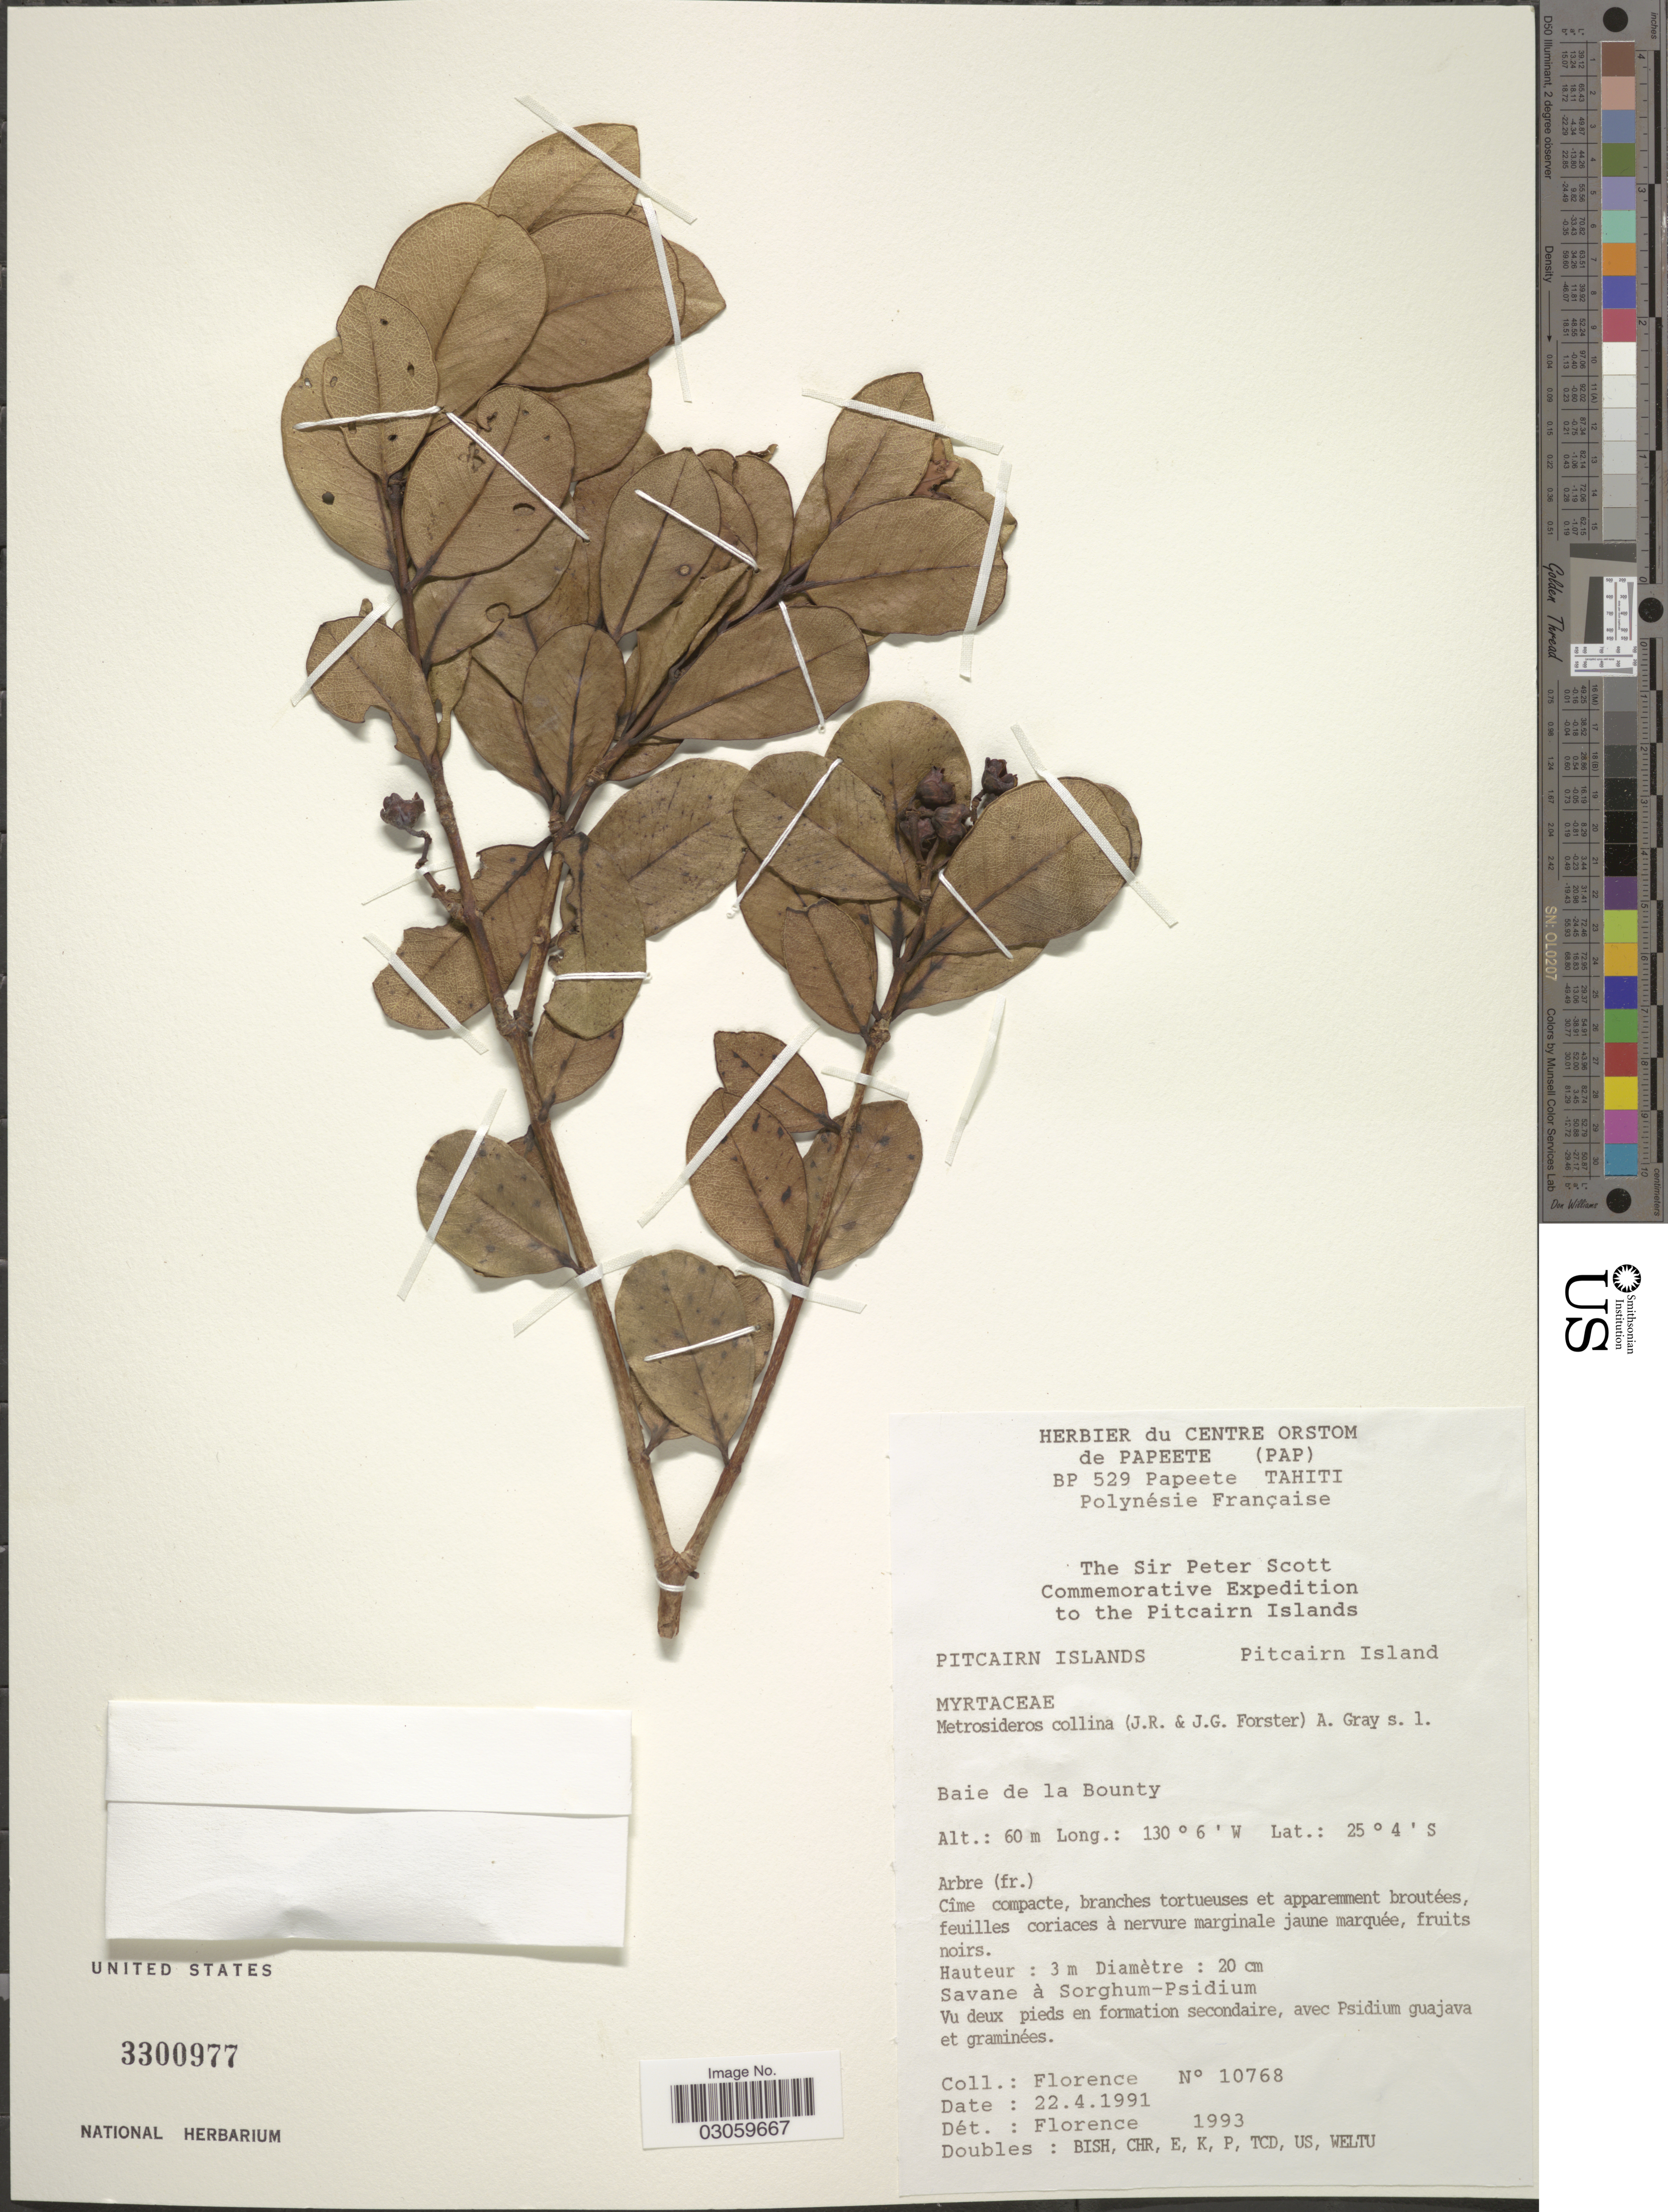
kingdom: Plantae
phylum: Tracheophyta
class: Magnoliopsida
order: Myrtales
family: Myrtaceae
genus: Metrosideros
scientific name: Metrosideros collina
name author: (J.R. Forst. & G. Forst.) A. Gray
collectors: -. Florence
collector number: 10768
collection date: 1991-04-22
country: Pitcairn Islands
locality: Pitcairn Island. Baie de la Bounty.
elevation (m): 60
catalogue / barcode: US 3300977